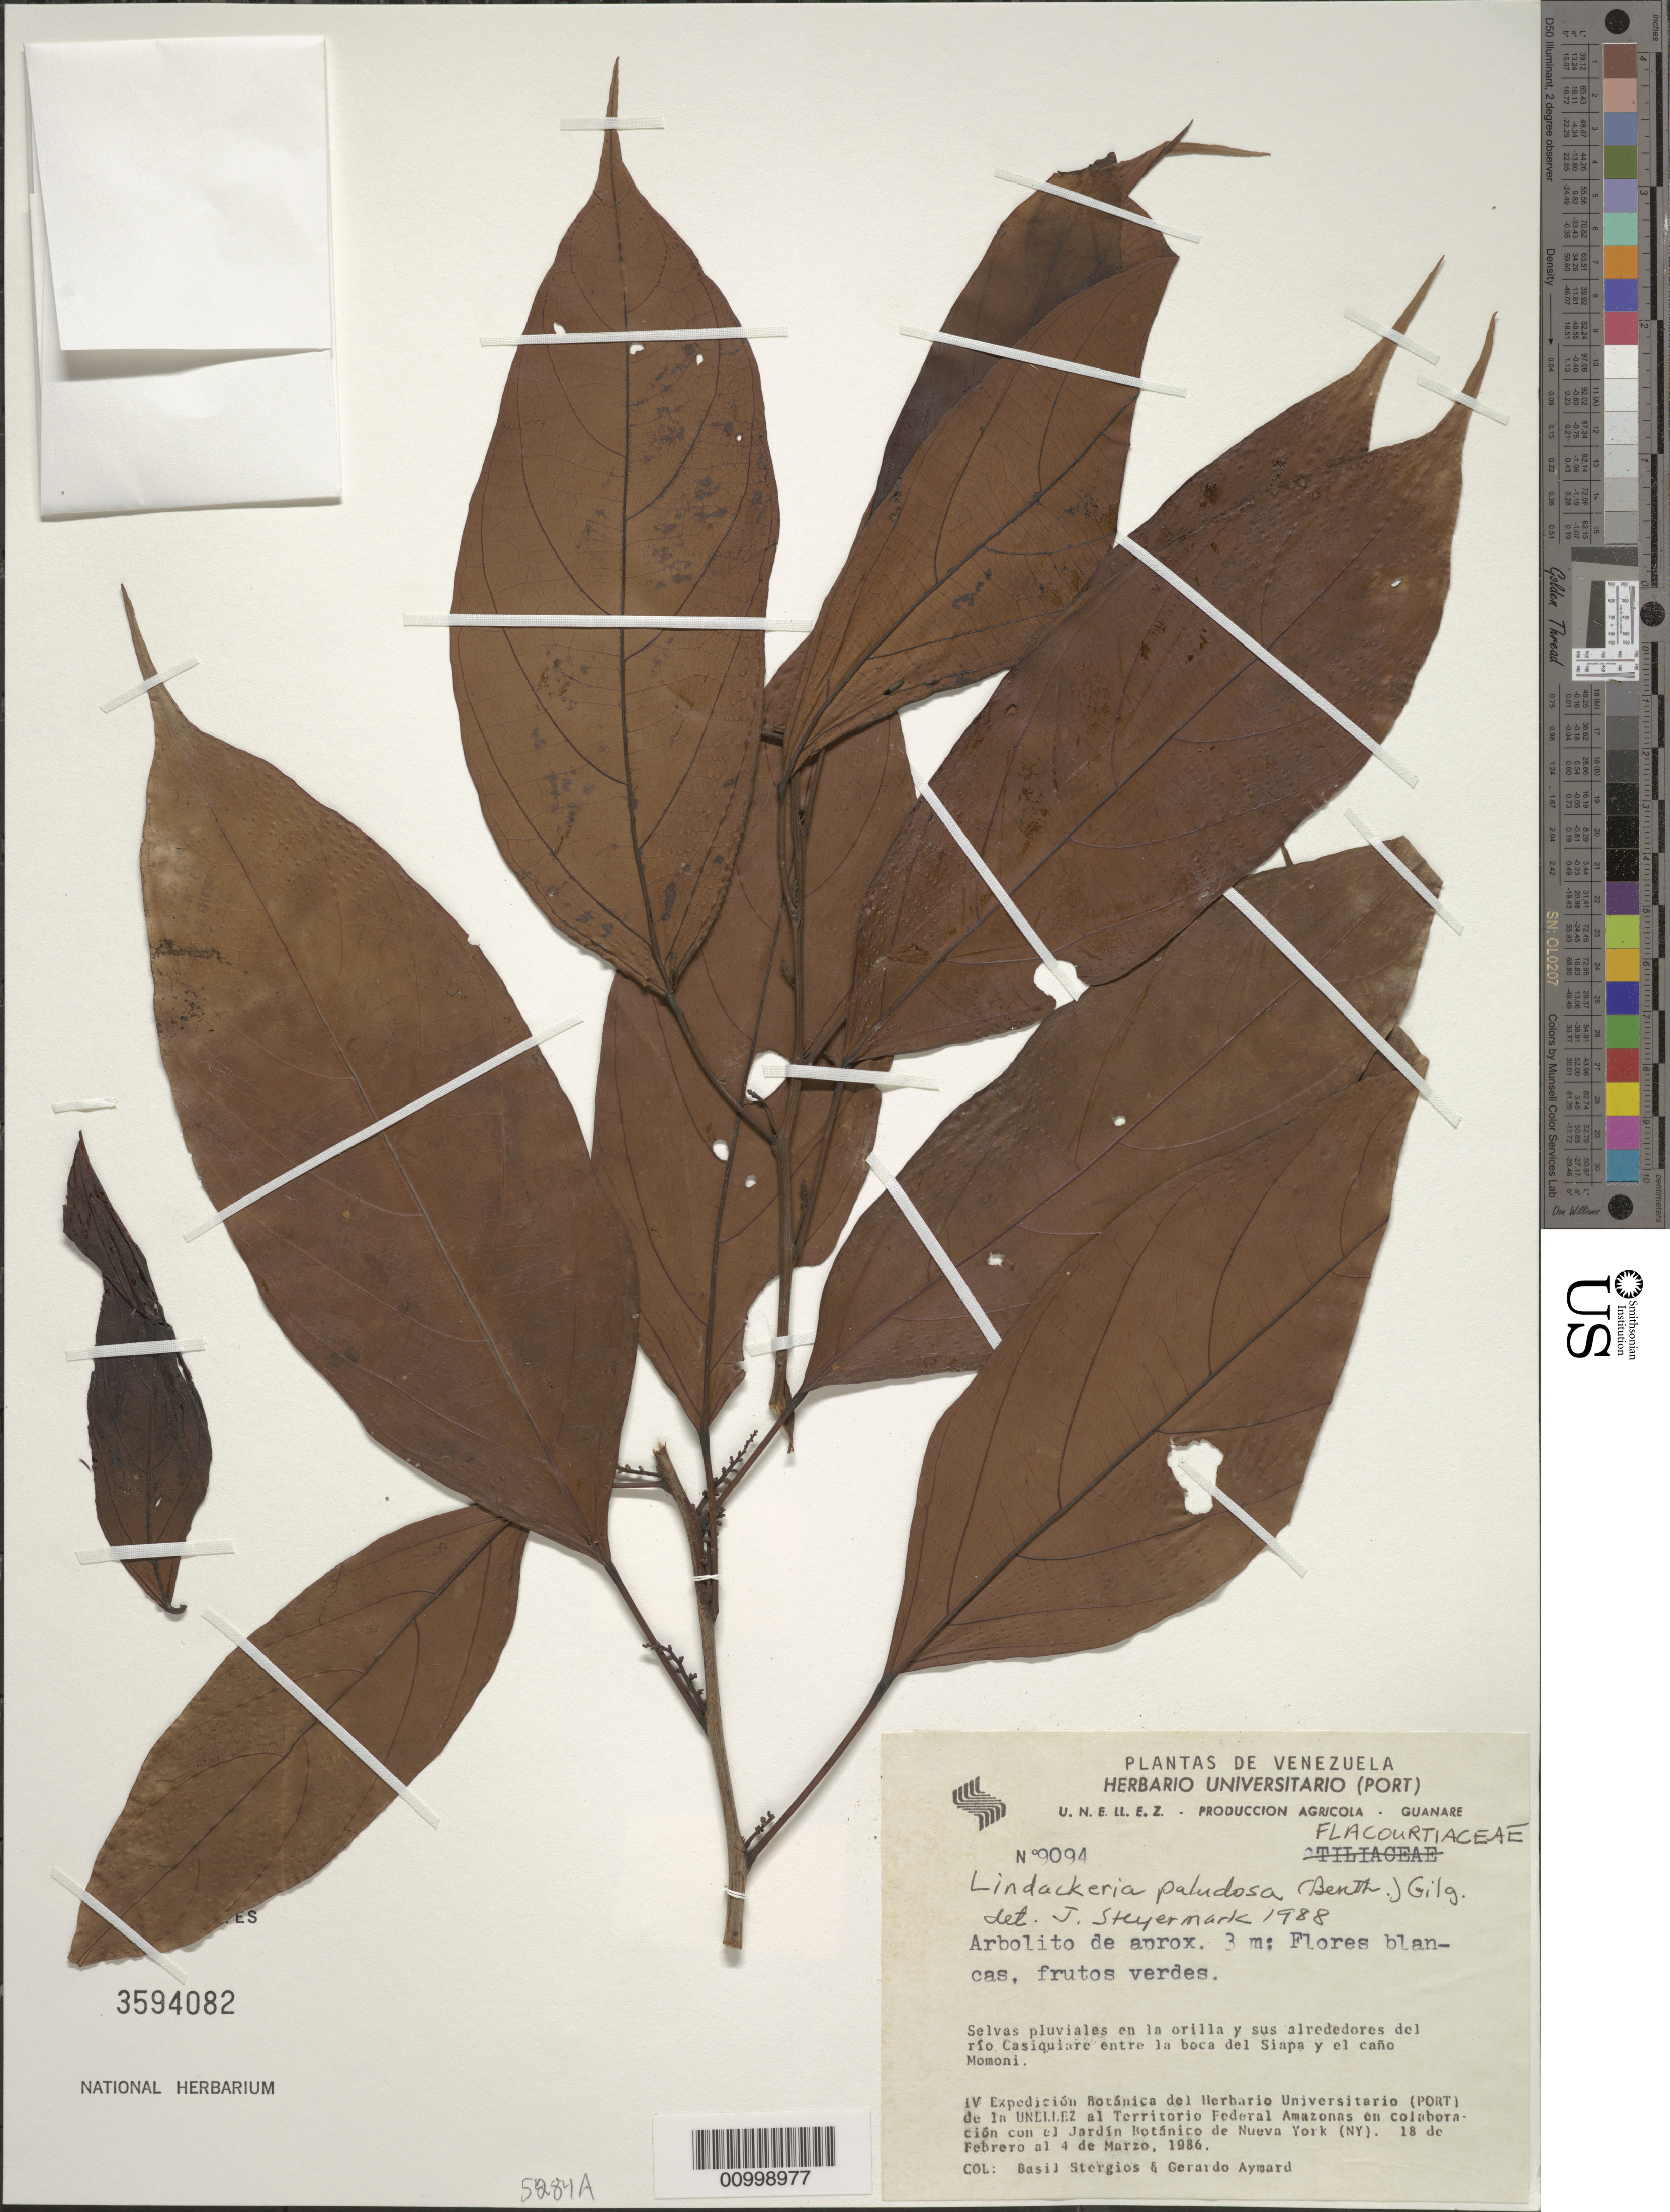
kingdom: Plantae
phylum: Tracheophyta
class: Magnoliopsida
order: Malpighiales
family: Achariaceae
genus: Lindackeria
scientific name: Lindackeria paludosa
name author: (Benth.) Gilg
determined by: Steyermark, Julian A., (VEN)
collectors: B. G. Stergios & G. A. Aymard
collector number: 9094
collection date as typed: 18-Feb-86 to 4-Mar-86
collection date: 1986-02-18/1986-03-04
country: Venezuela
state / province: Amazonas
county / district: Río Negro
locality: Río Casiquiare, entre la boca del Siapa y el Caño Momoni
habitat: Selvas pluviales en la orilla y sus alrededores del rio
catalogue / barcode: US 3594082